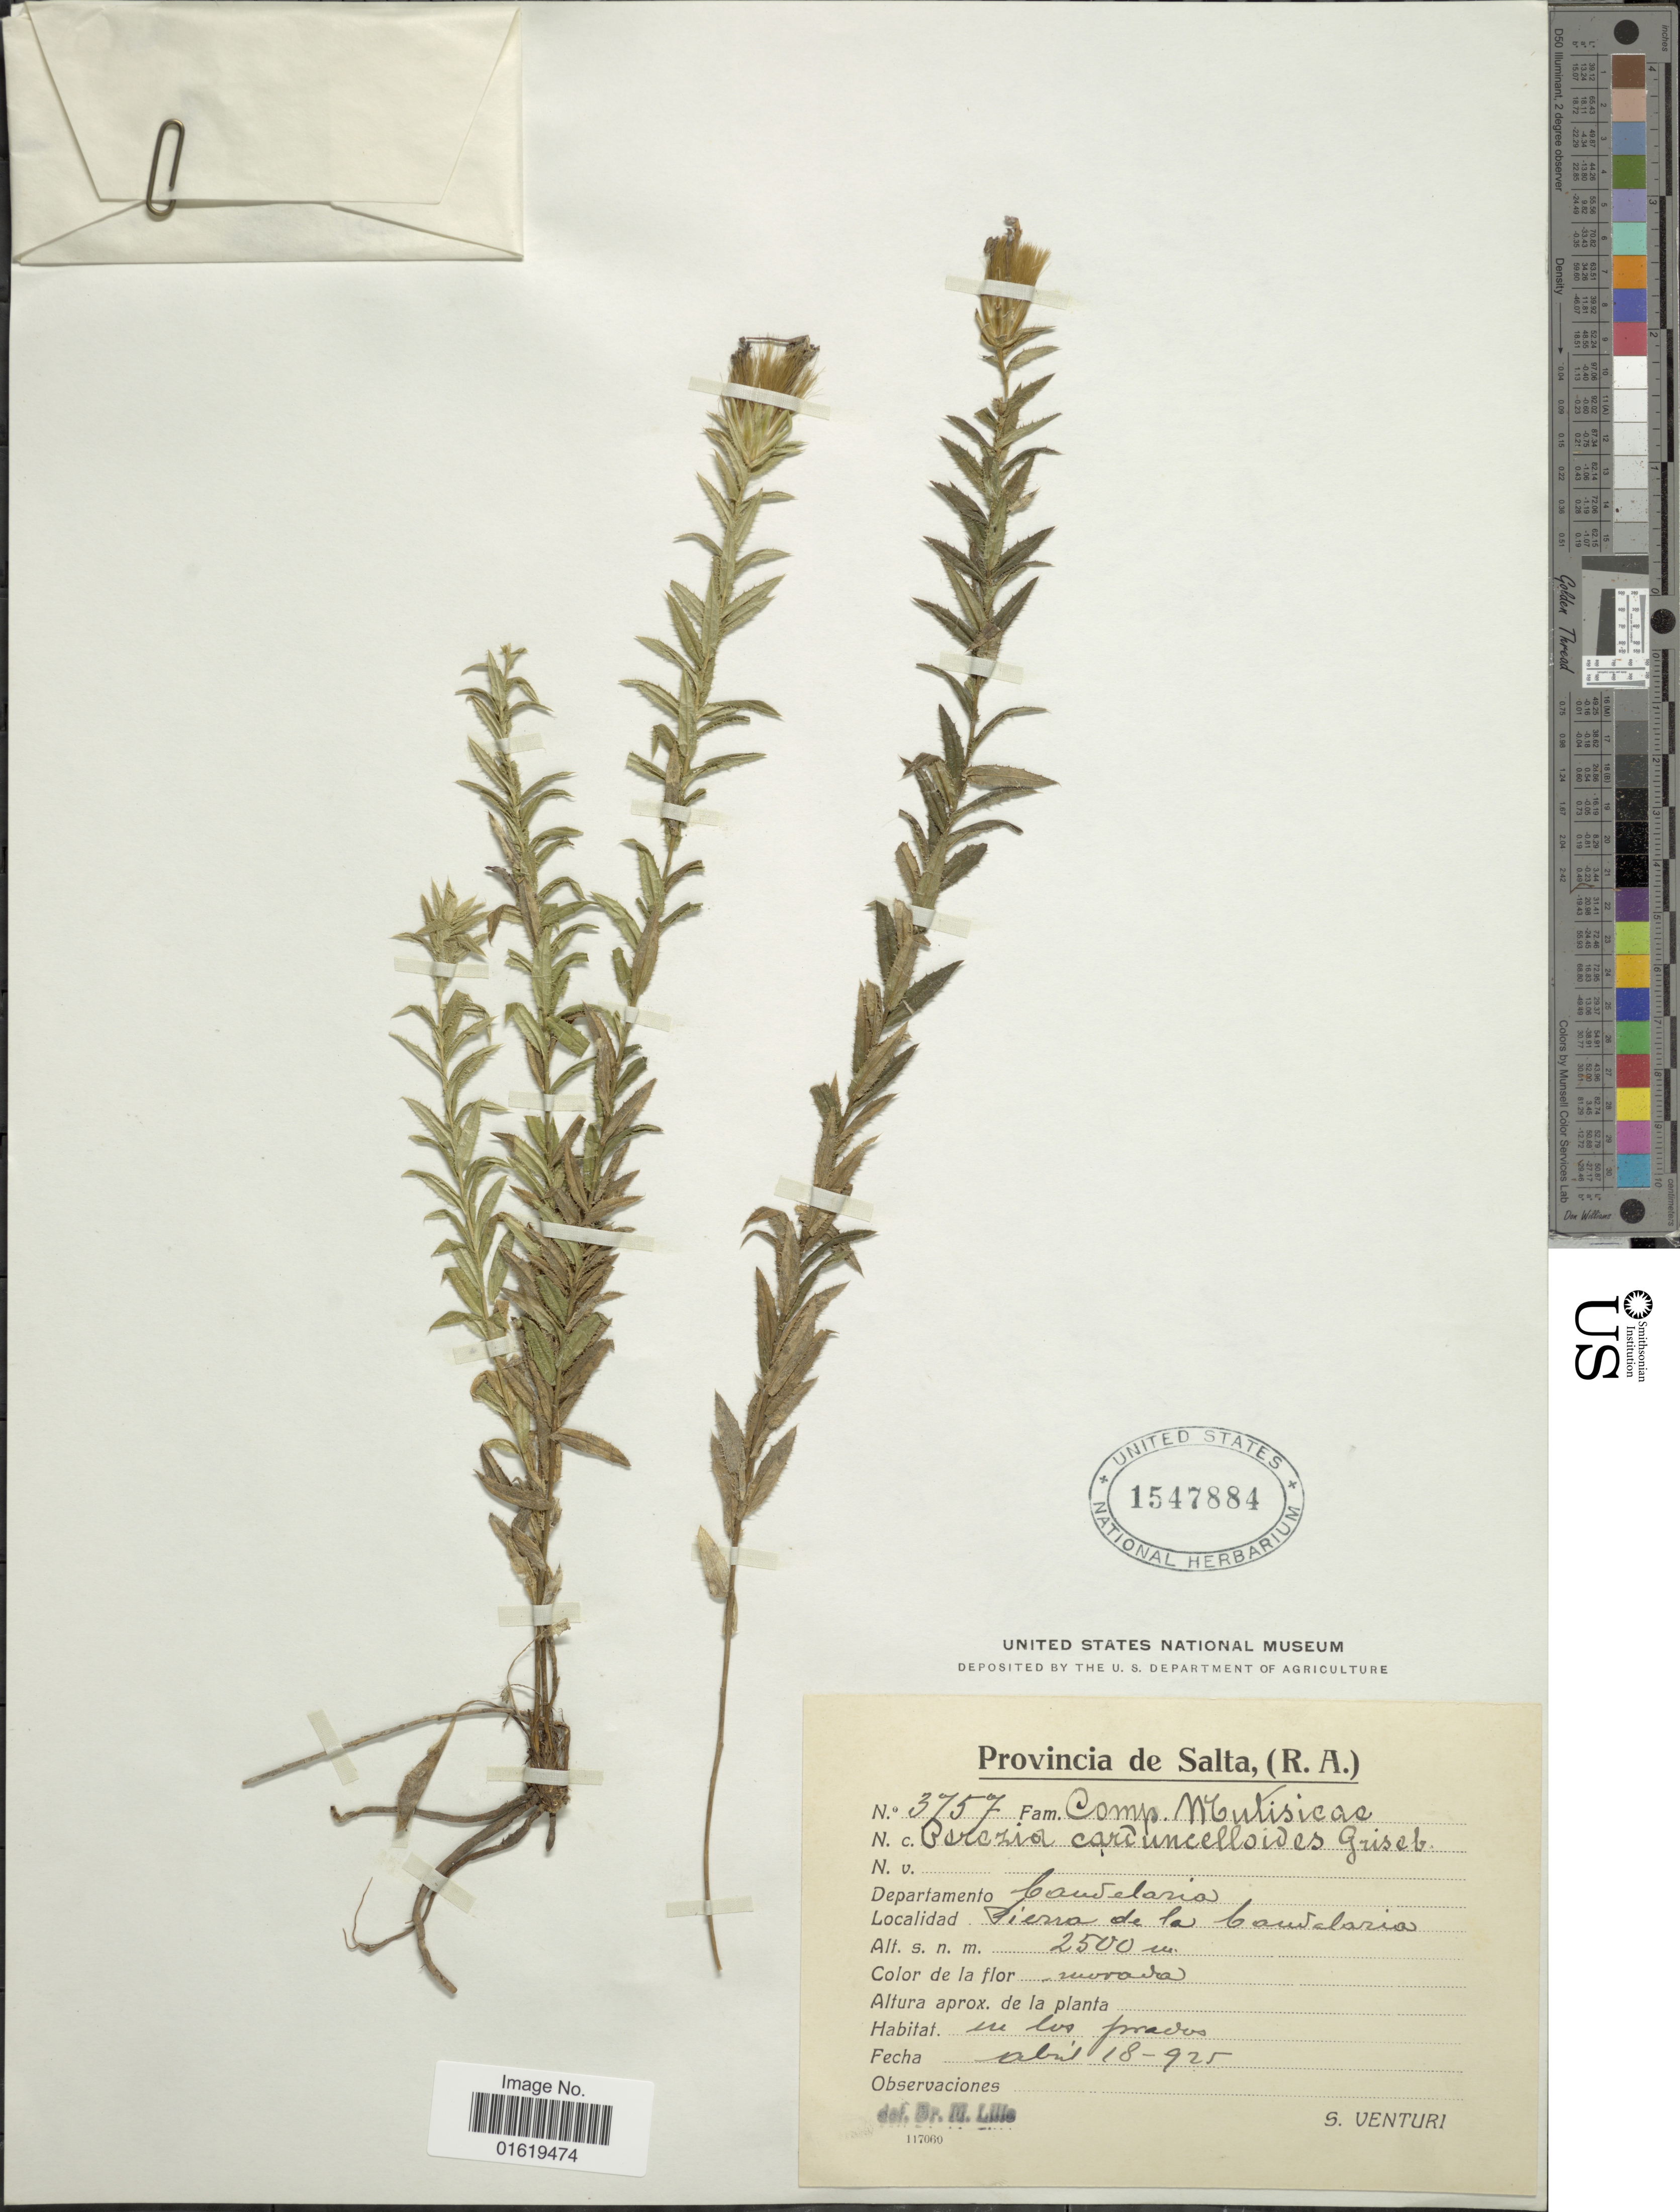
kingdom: Plantae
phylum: Tracheophyta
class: Magnoliopsida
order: Asterales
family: Asteraceae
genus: Perezia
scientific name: Perezia carduncelloides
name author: Griseb.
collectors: S. Venturi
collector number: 3757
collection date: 1925-04-18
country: Argentina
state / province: Salta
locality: Provincia de Salta, (R.A.). Departamento Candelaria. Sierra de la Candelaria.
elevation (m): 2500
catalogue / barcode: US 1547884